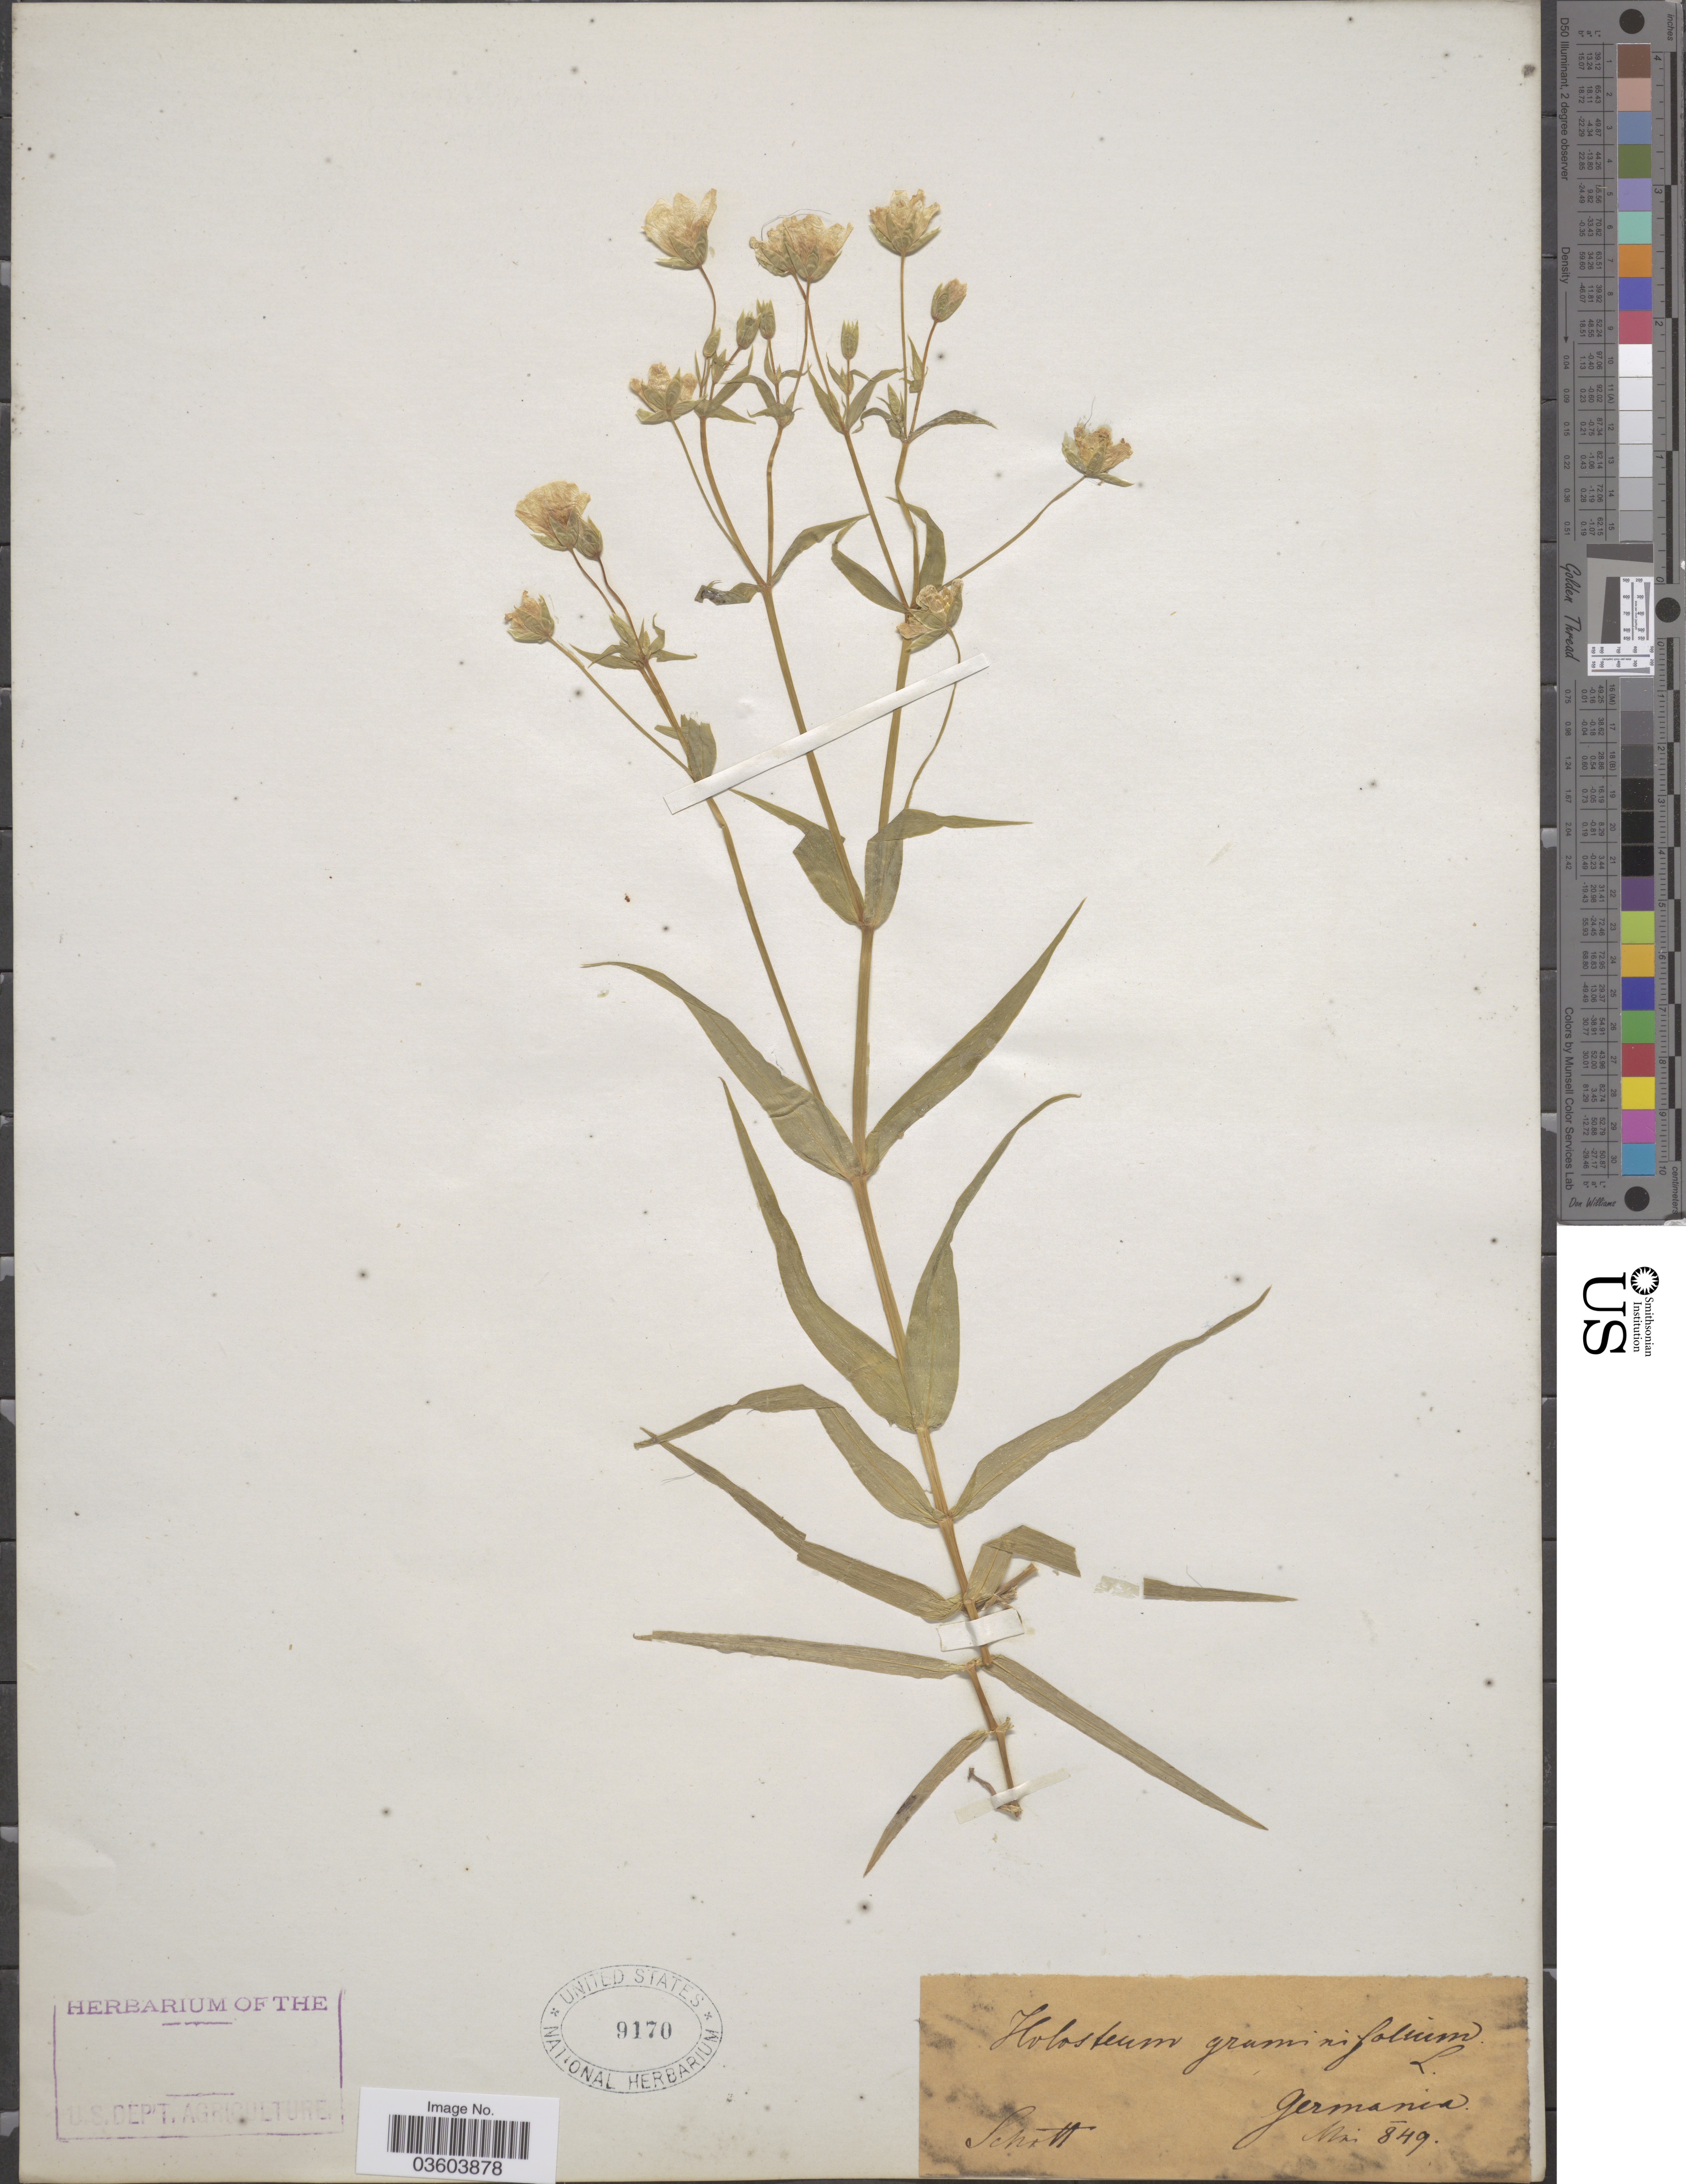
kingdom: Plantae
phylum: Tracheophyta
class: Magnoliopsida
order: Caryophyllales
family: Caryophyllaceae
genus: Holosteum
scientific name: Holosteum graminifolium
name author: L.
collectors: Schott, --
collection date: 1849-05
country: Germany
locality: Germania.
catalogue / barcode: US 9170